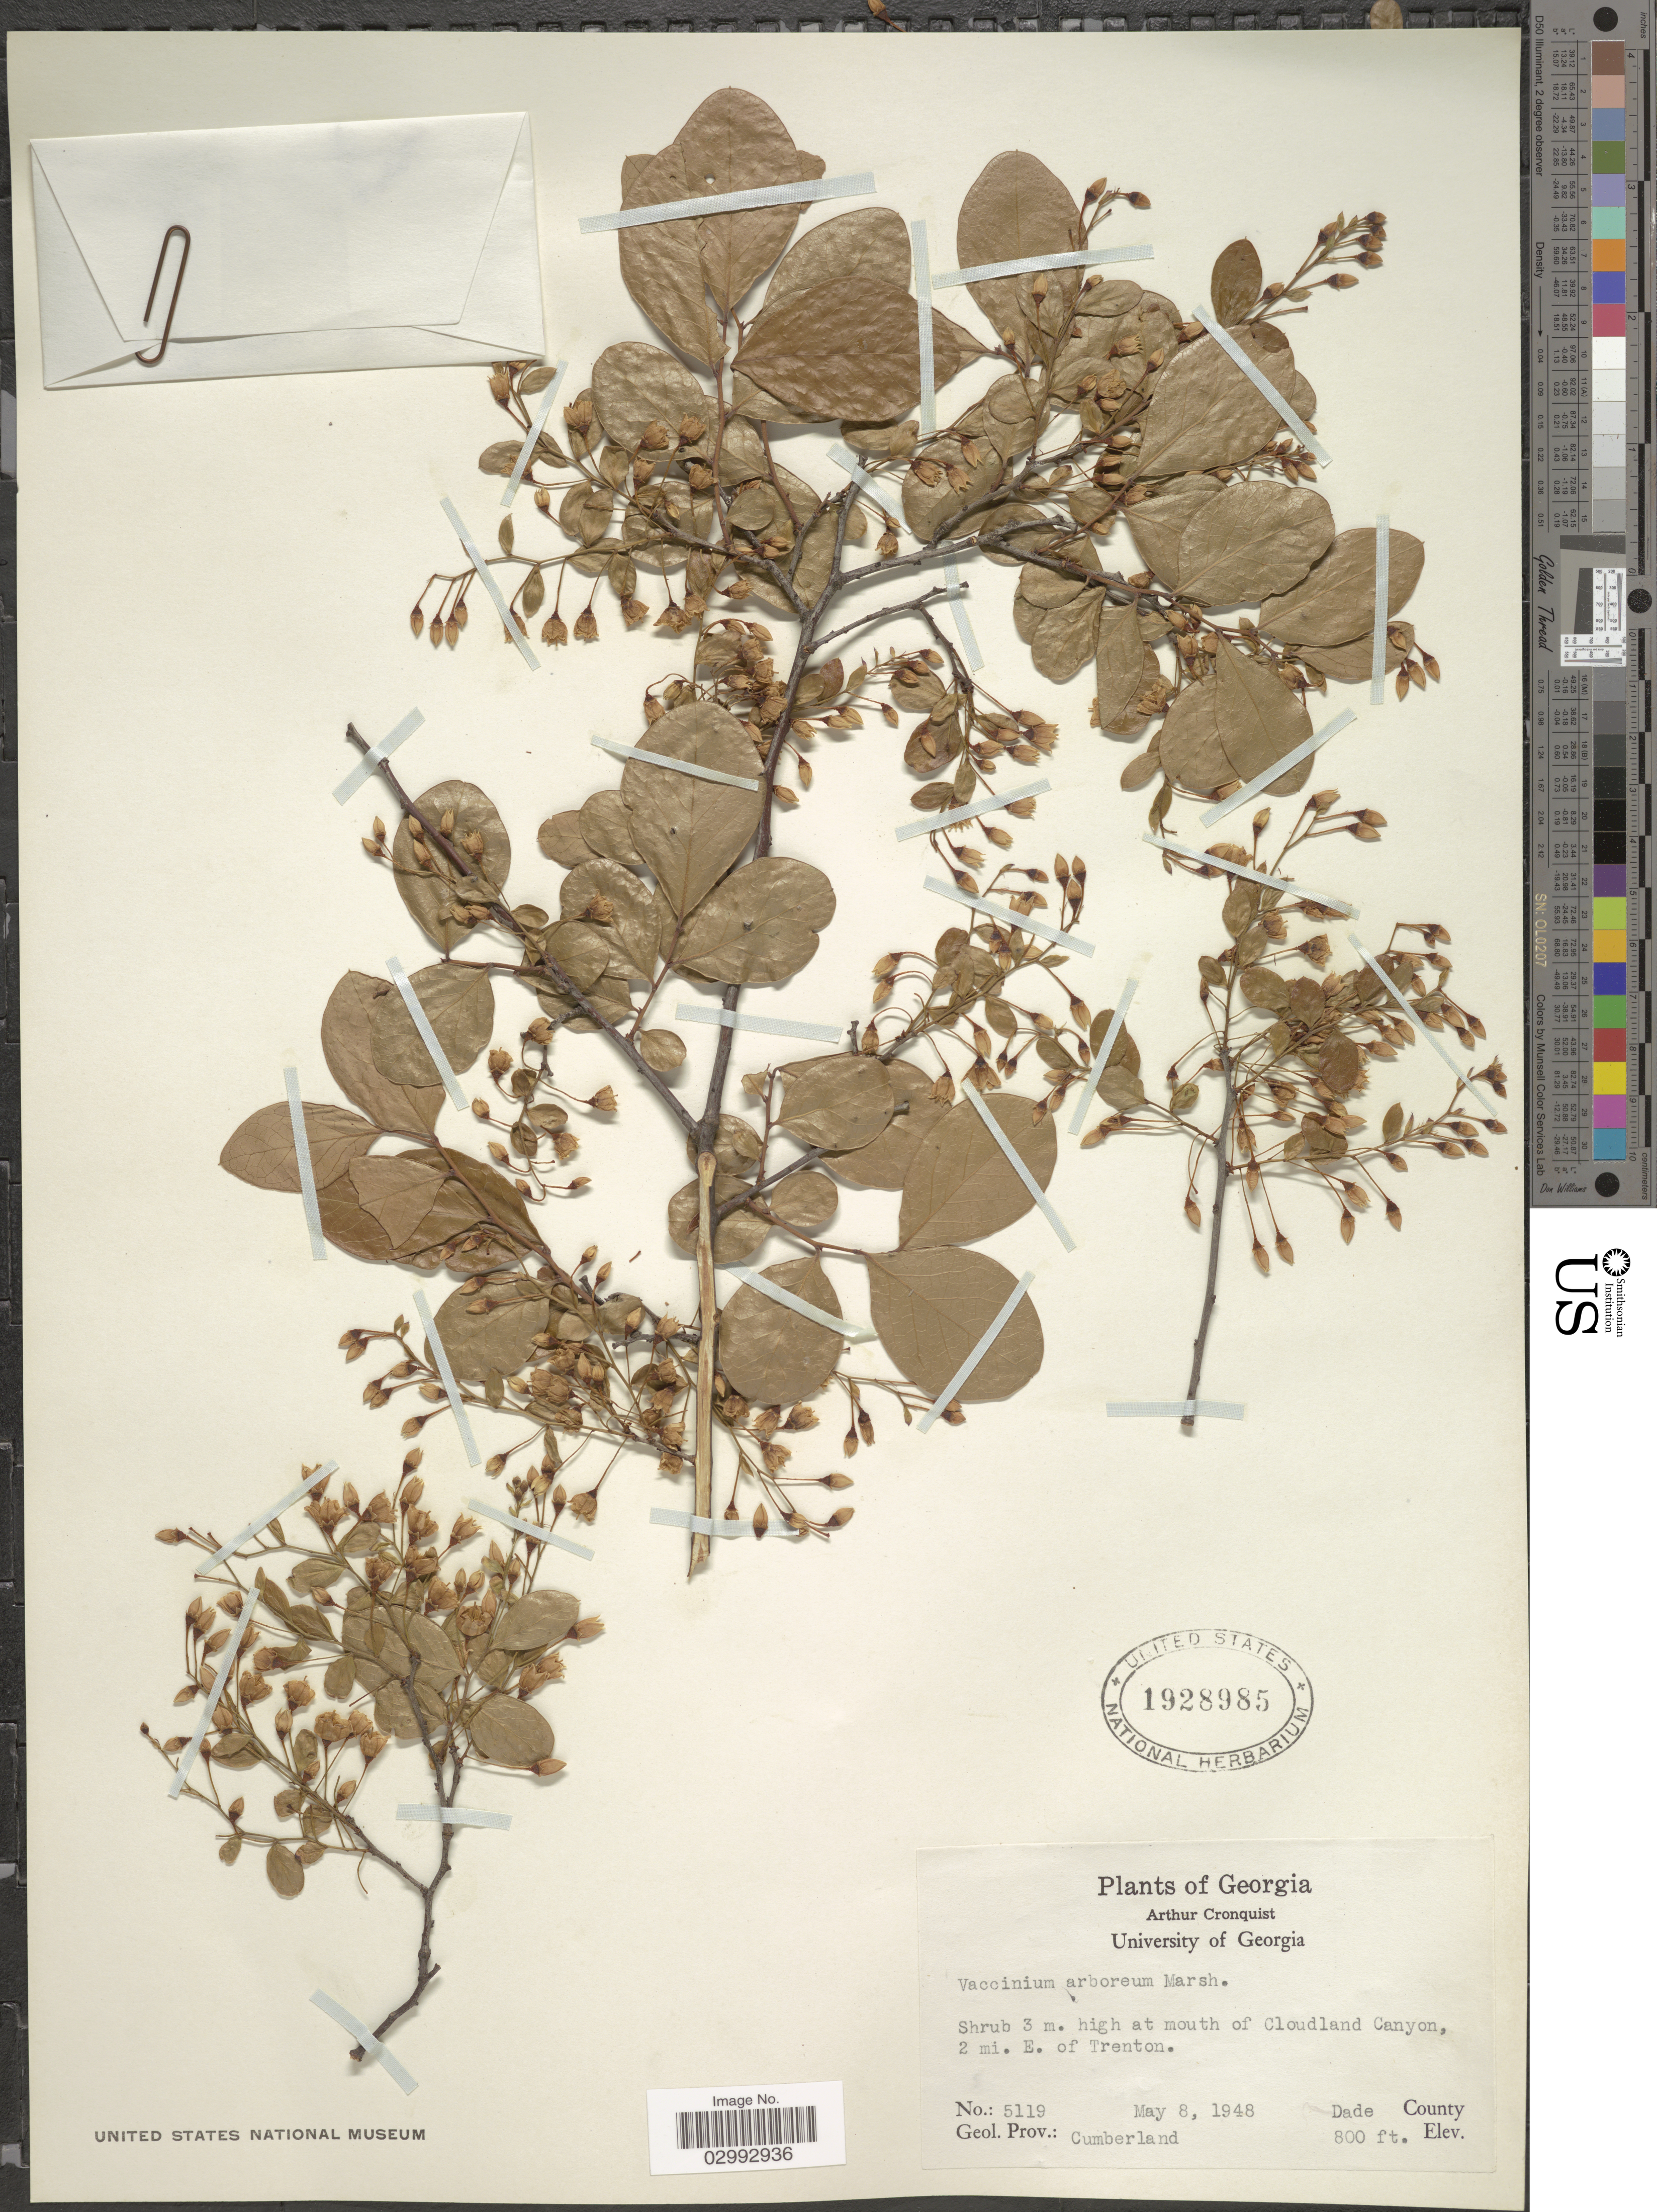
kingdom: Plantae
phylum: Tracheophyta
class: Magnoliopsida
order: Ericales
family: Ericaceae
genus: Batodendron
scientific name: Batodendron arboreum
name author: Nutt.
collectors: A. J. Cronquist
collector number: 5119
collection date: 1948-05-08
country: United States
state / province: Georgia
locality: High at mouth of Cloudland Canyon, 2 mi. E. of Trenton. Dade County. Geol. Prov.: Cumberland.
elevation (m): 244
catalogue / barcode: US 1928985